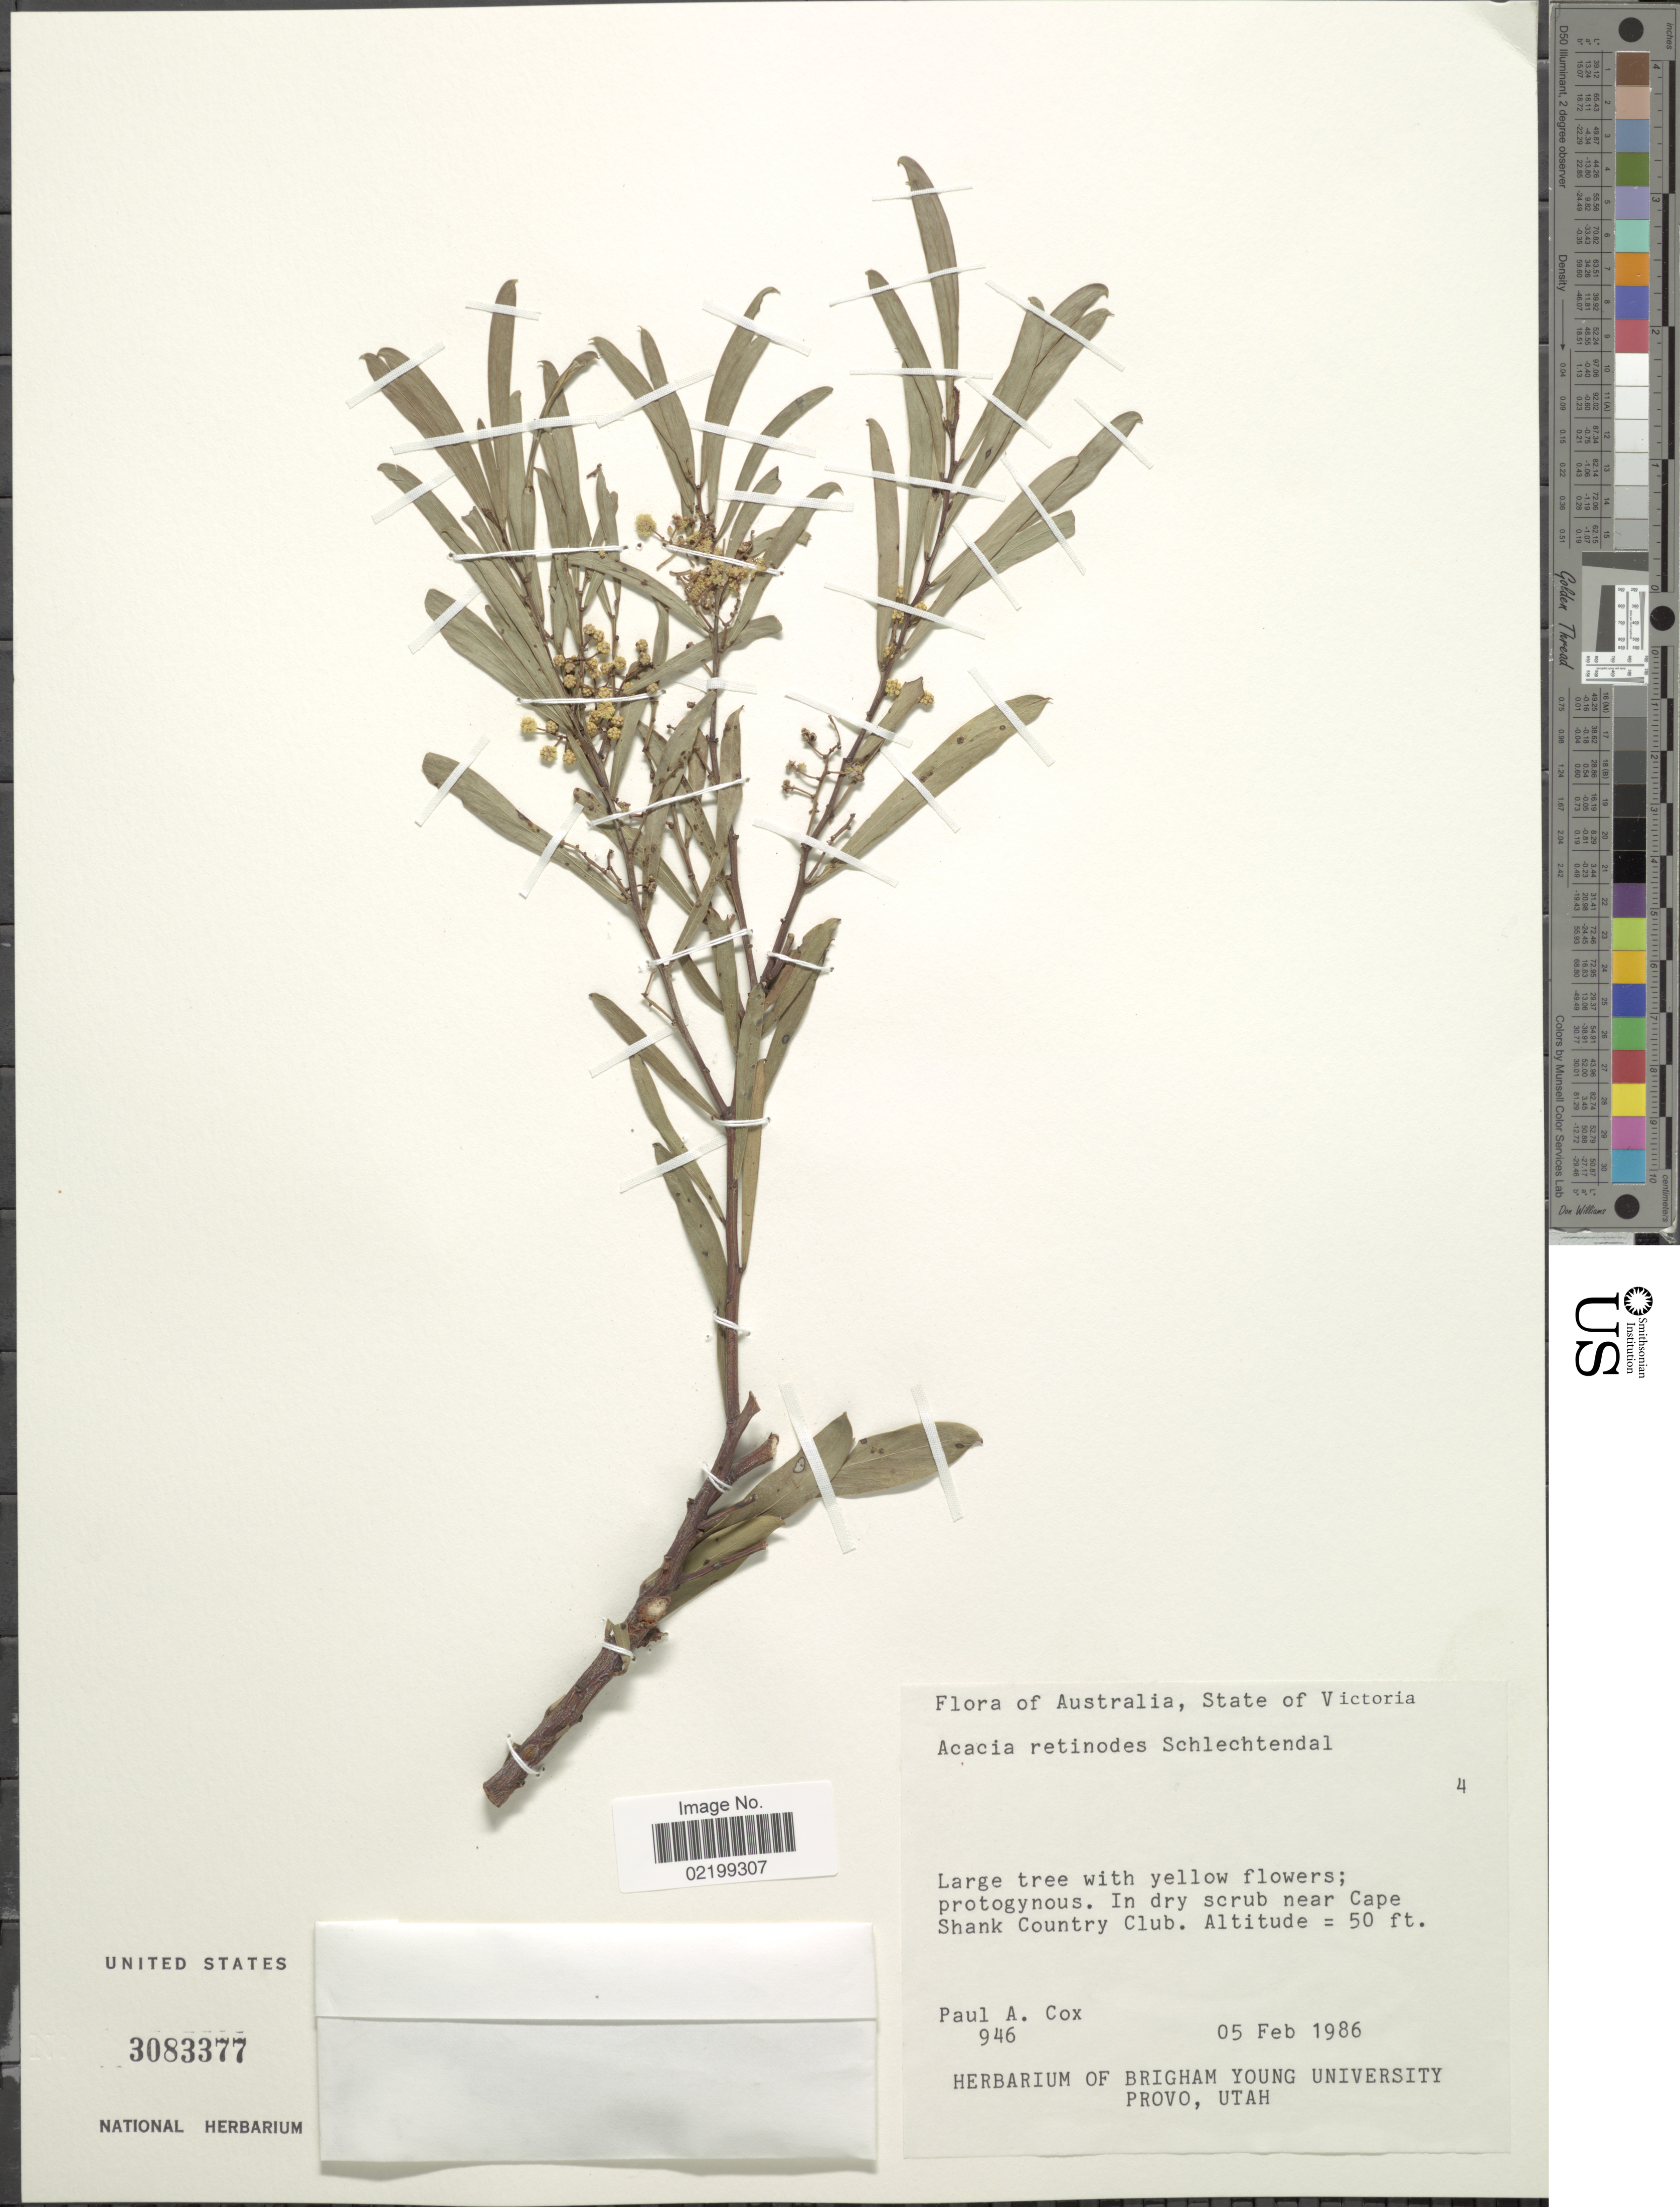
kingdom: Plantae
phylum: Tracheophyta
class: Magnoliopsida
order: Fabales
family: Fabaceae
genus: Acacia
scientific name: Acacia retinodes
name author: Schltdl.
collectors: P. Cox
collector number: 946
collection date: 1986-09-05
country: Australia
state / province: Victoria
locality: State of Victoria, in dry scrub near Cape Shank Country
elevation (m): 15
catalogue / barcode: US 3083377